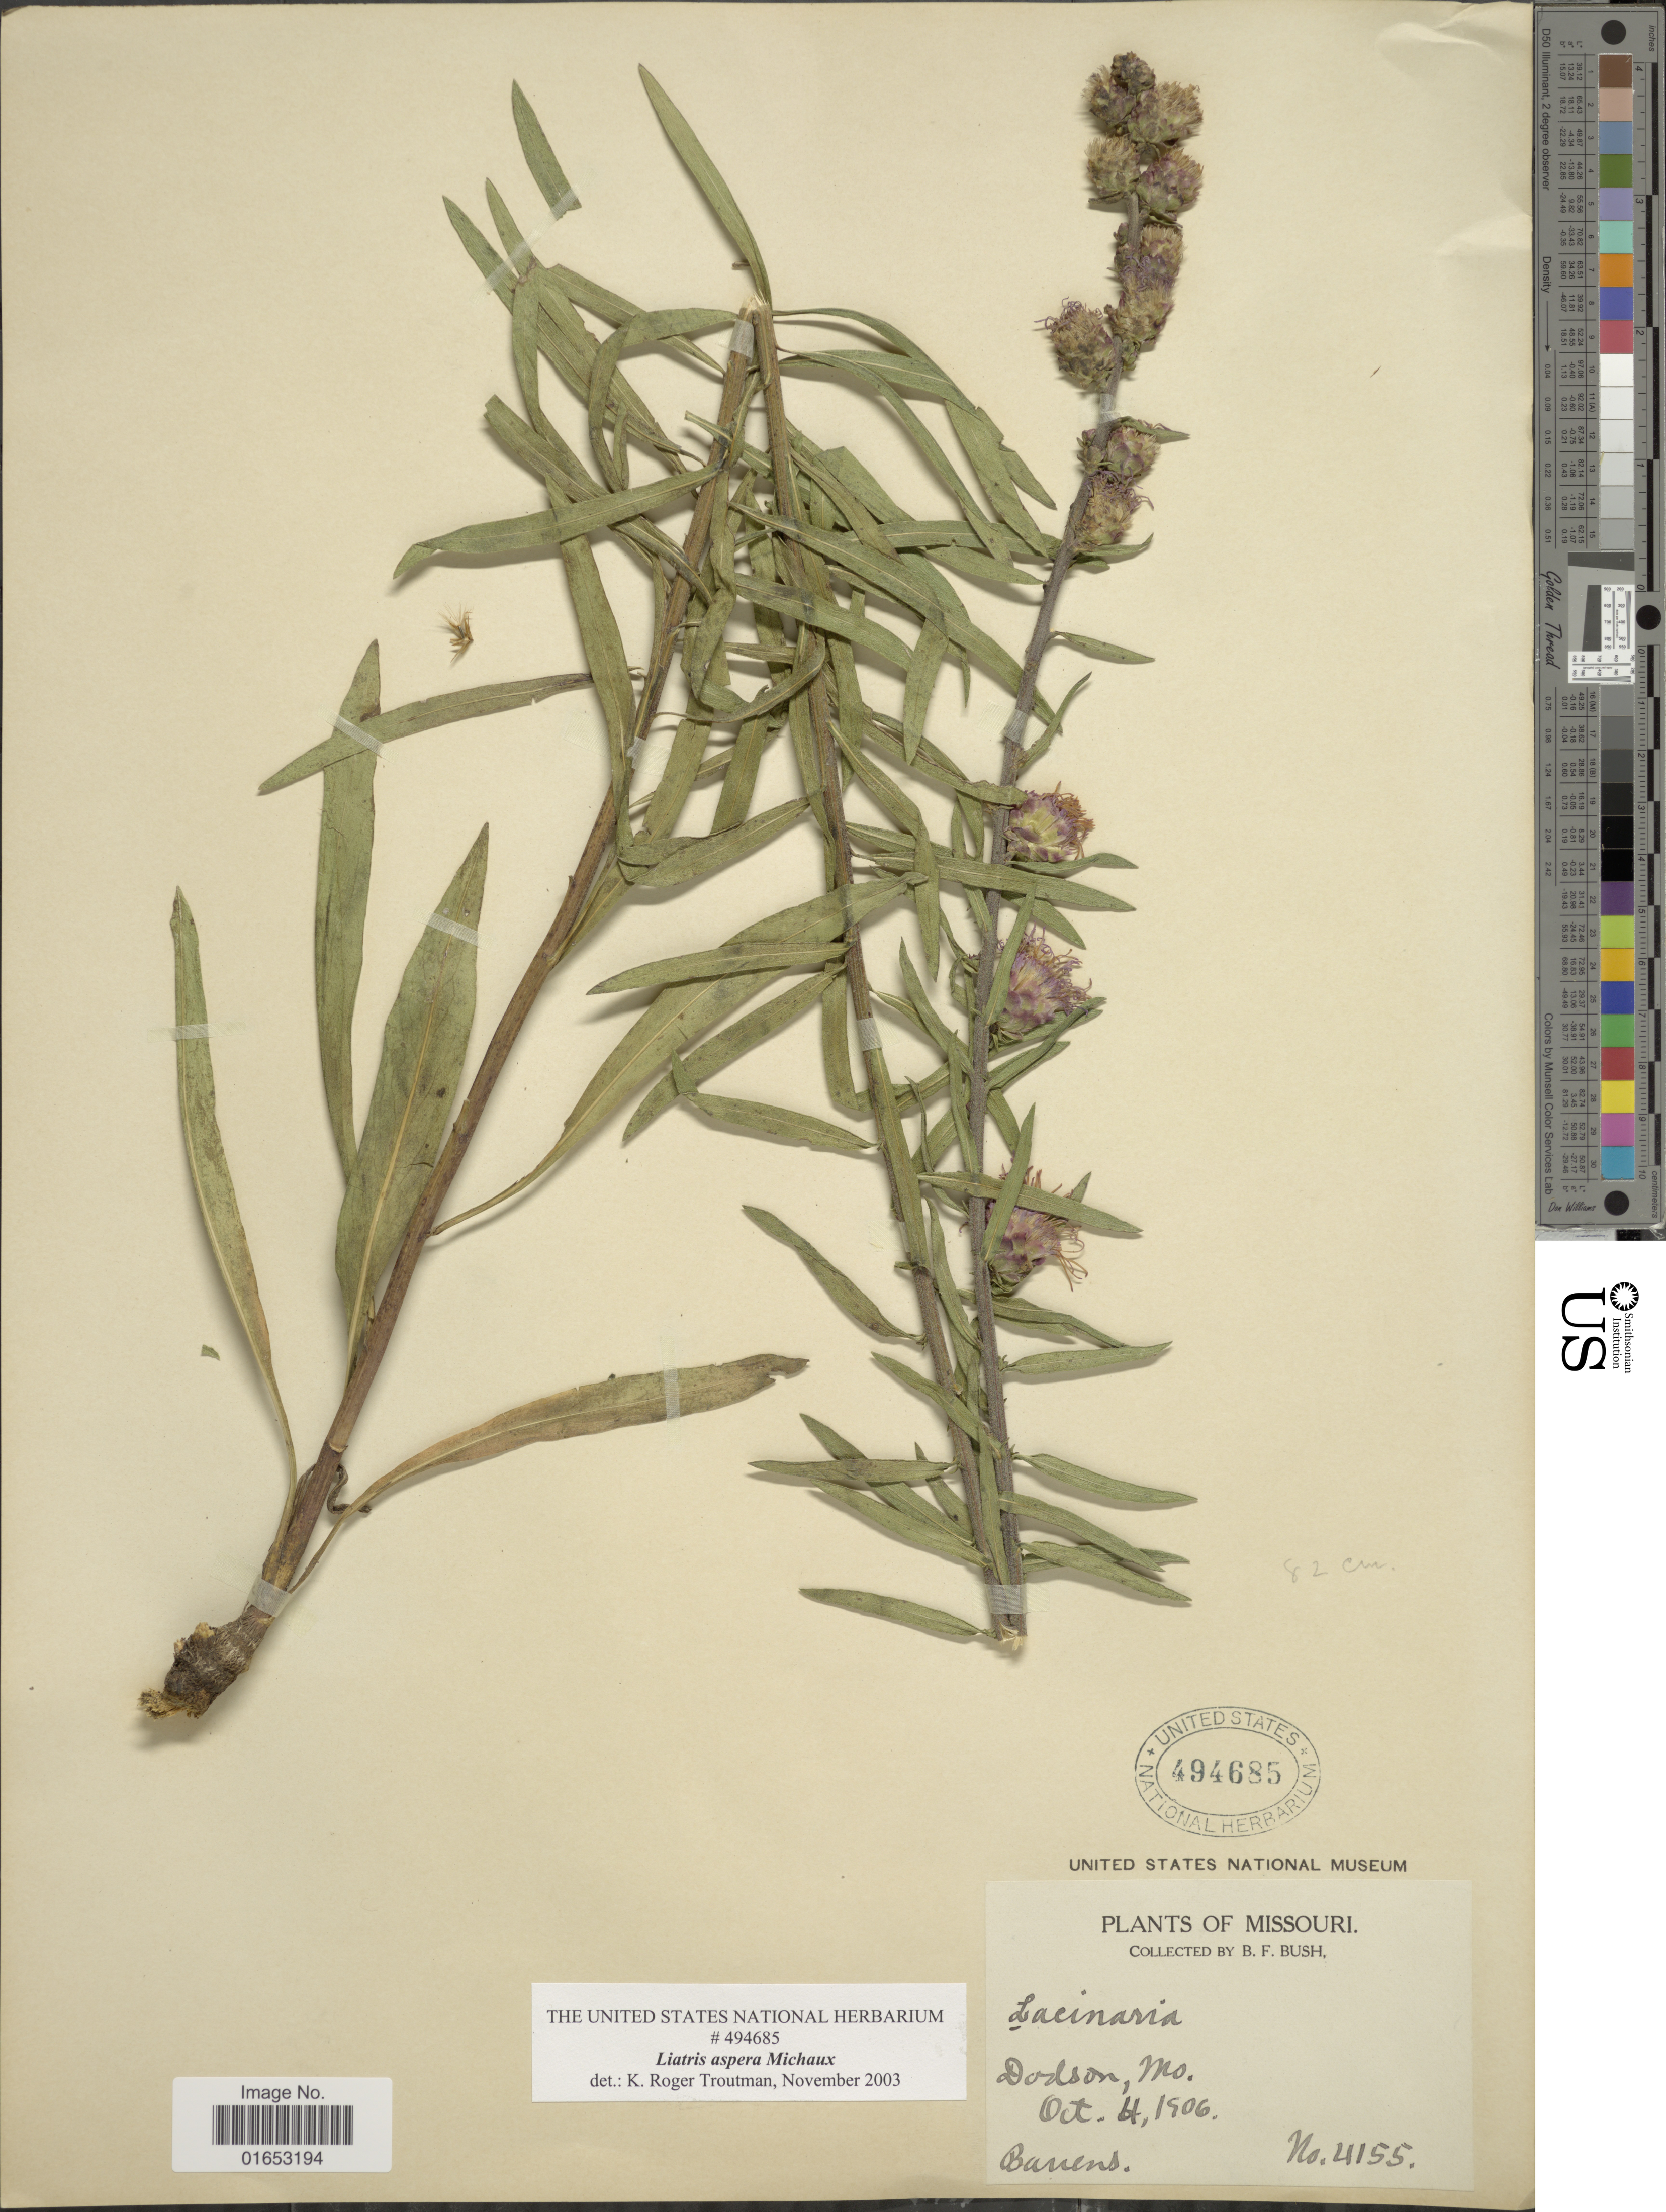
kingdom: Plantae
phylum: Tracheophyta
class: Magnoliopsida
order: Asterales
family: Asteraceae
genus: Liatris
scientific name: Liatris aspera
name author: Michx.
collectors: B. F. Bush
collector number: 4155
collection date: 1906-10-04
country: United States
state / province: Missouri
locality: Dodson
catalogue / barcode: US 494685